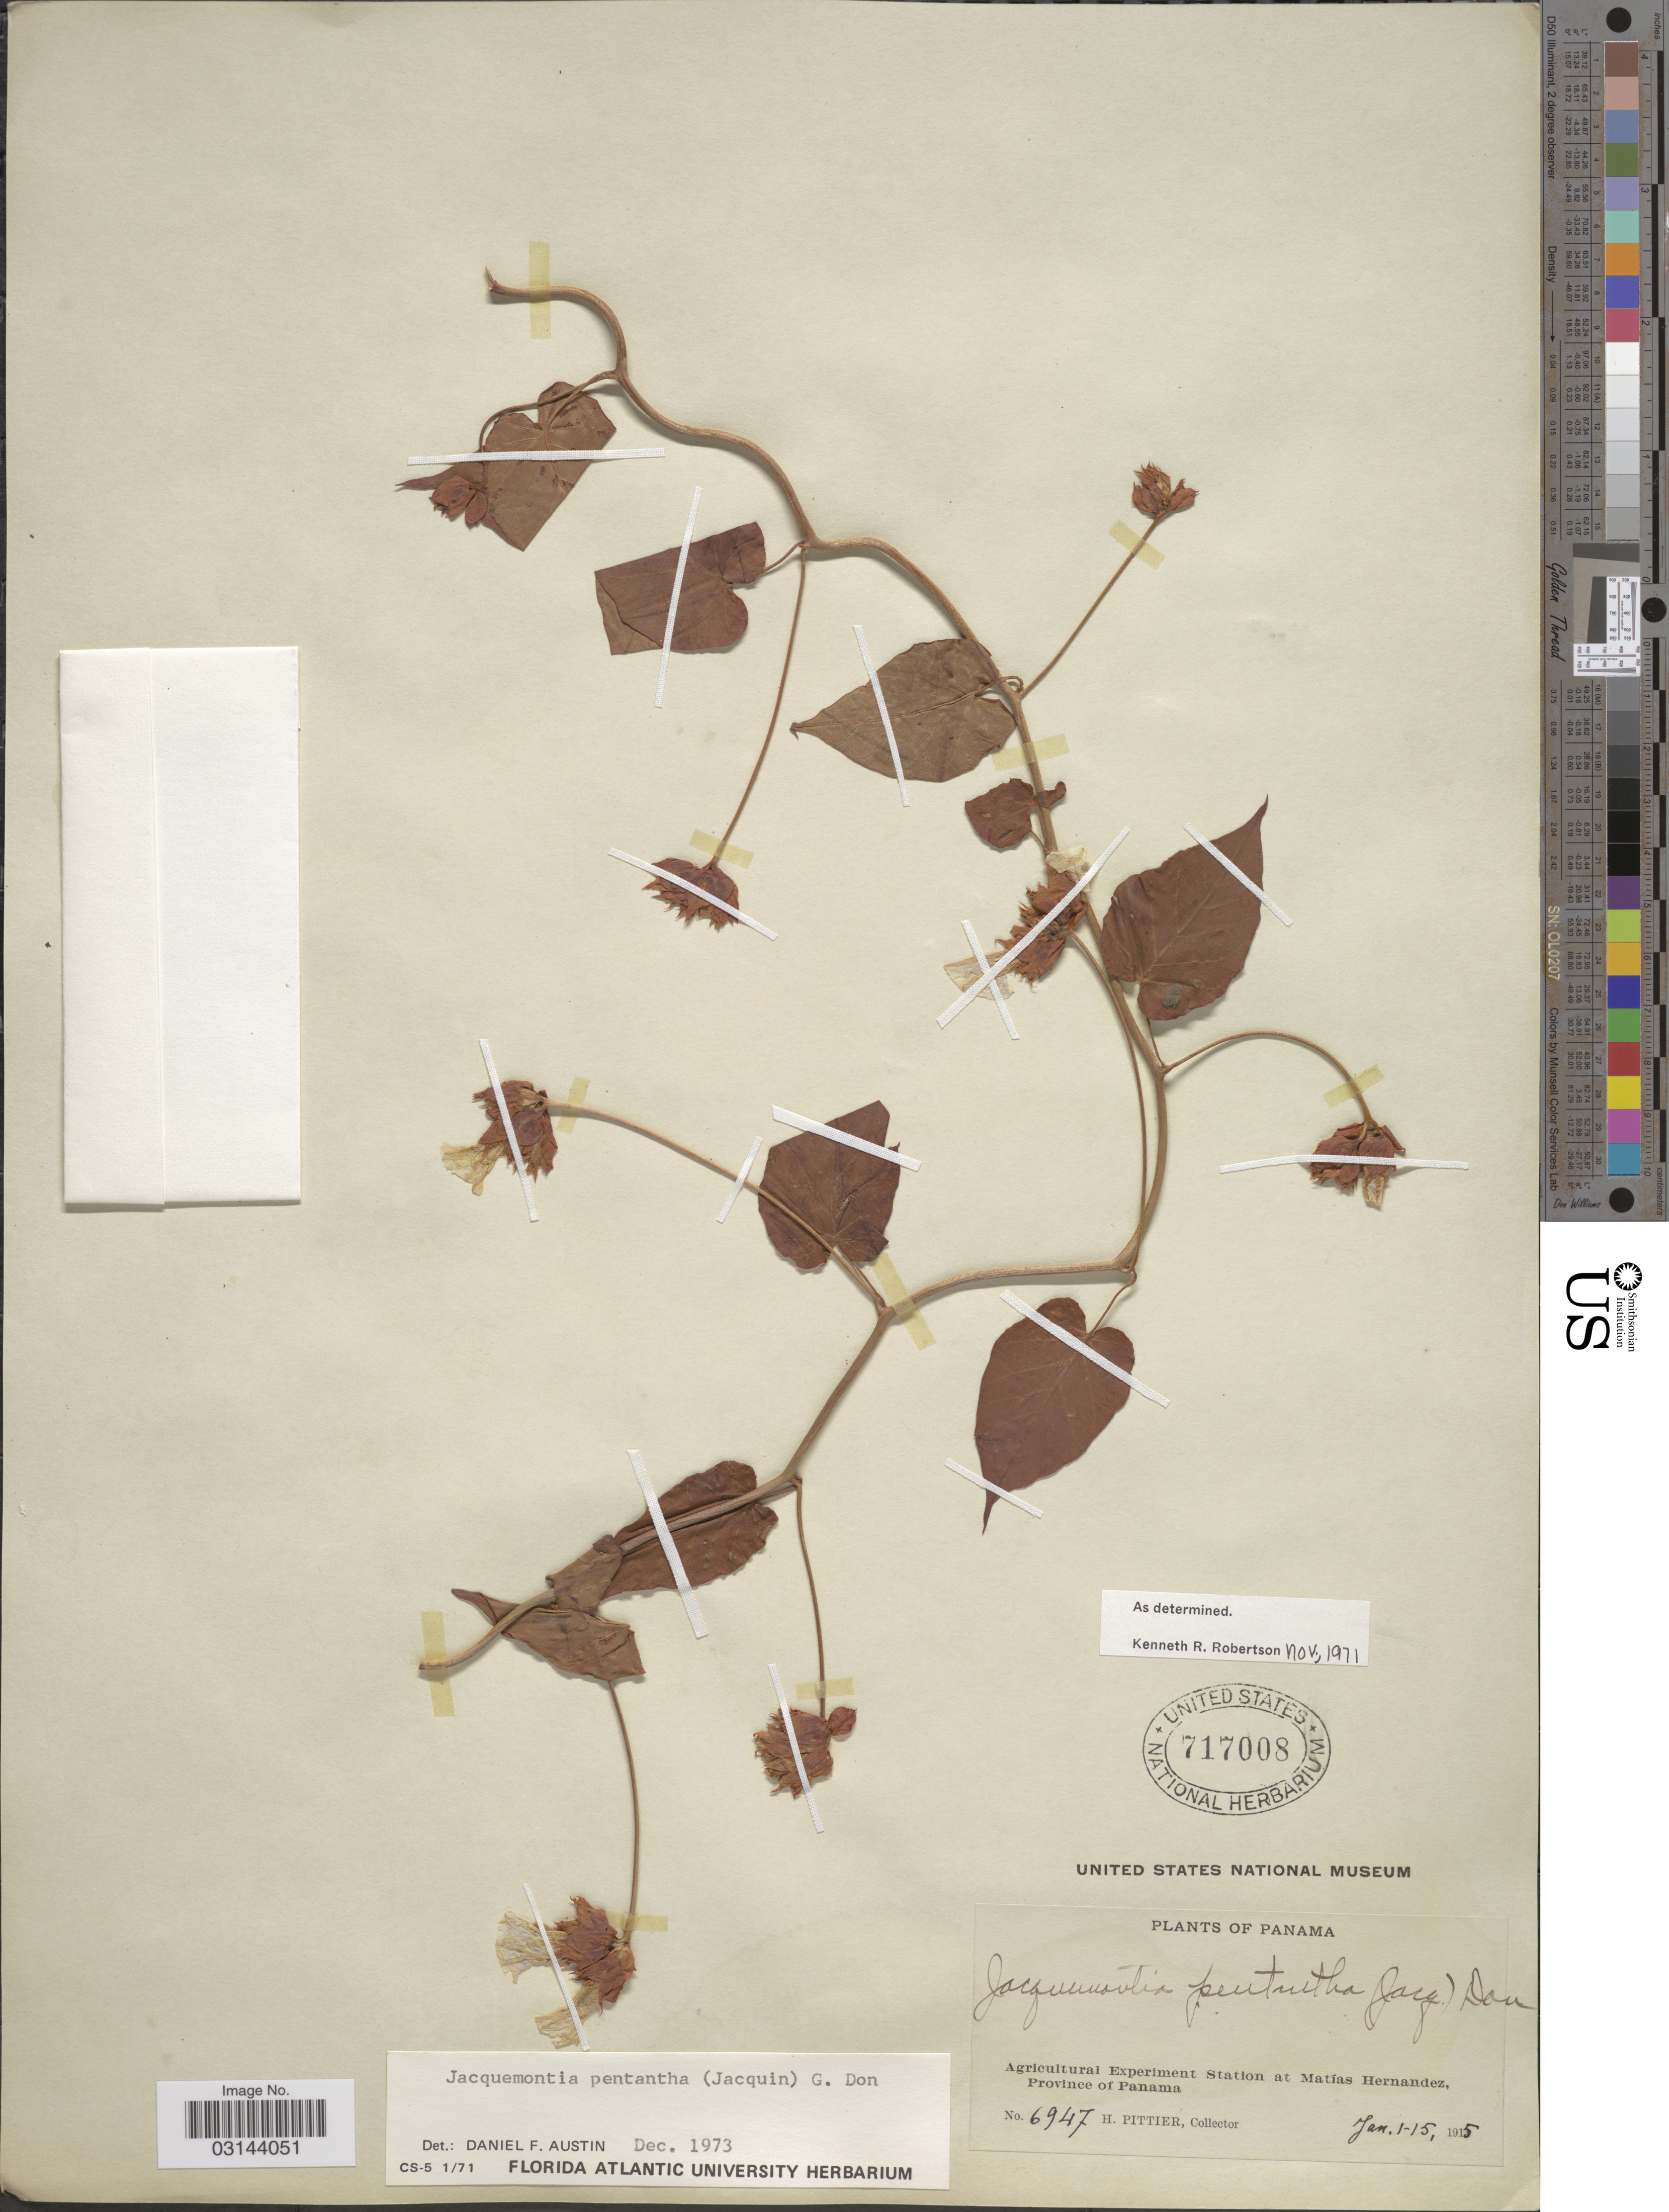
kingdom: Plantae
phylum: Tracheophyta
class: Magnoliopsida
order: Solanales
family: Convolvulaceae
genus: Jacquemontia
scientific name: Jacquemontia pentanthos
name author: (Jacq.) G. Don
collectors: H. F. Pittier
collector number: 6947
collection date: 1915-01-01/1915-01-15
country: Panama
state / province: Panamá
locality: Agricultural Experiment Station at Matias Hernandez, Province of Panama.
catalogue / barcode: US 717008